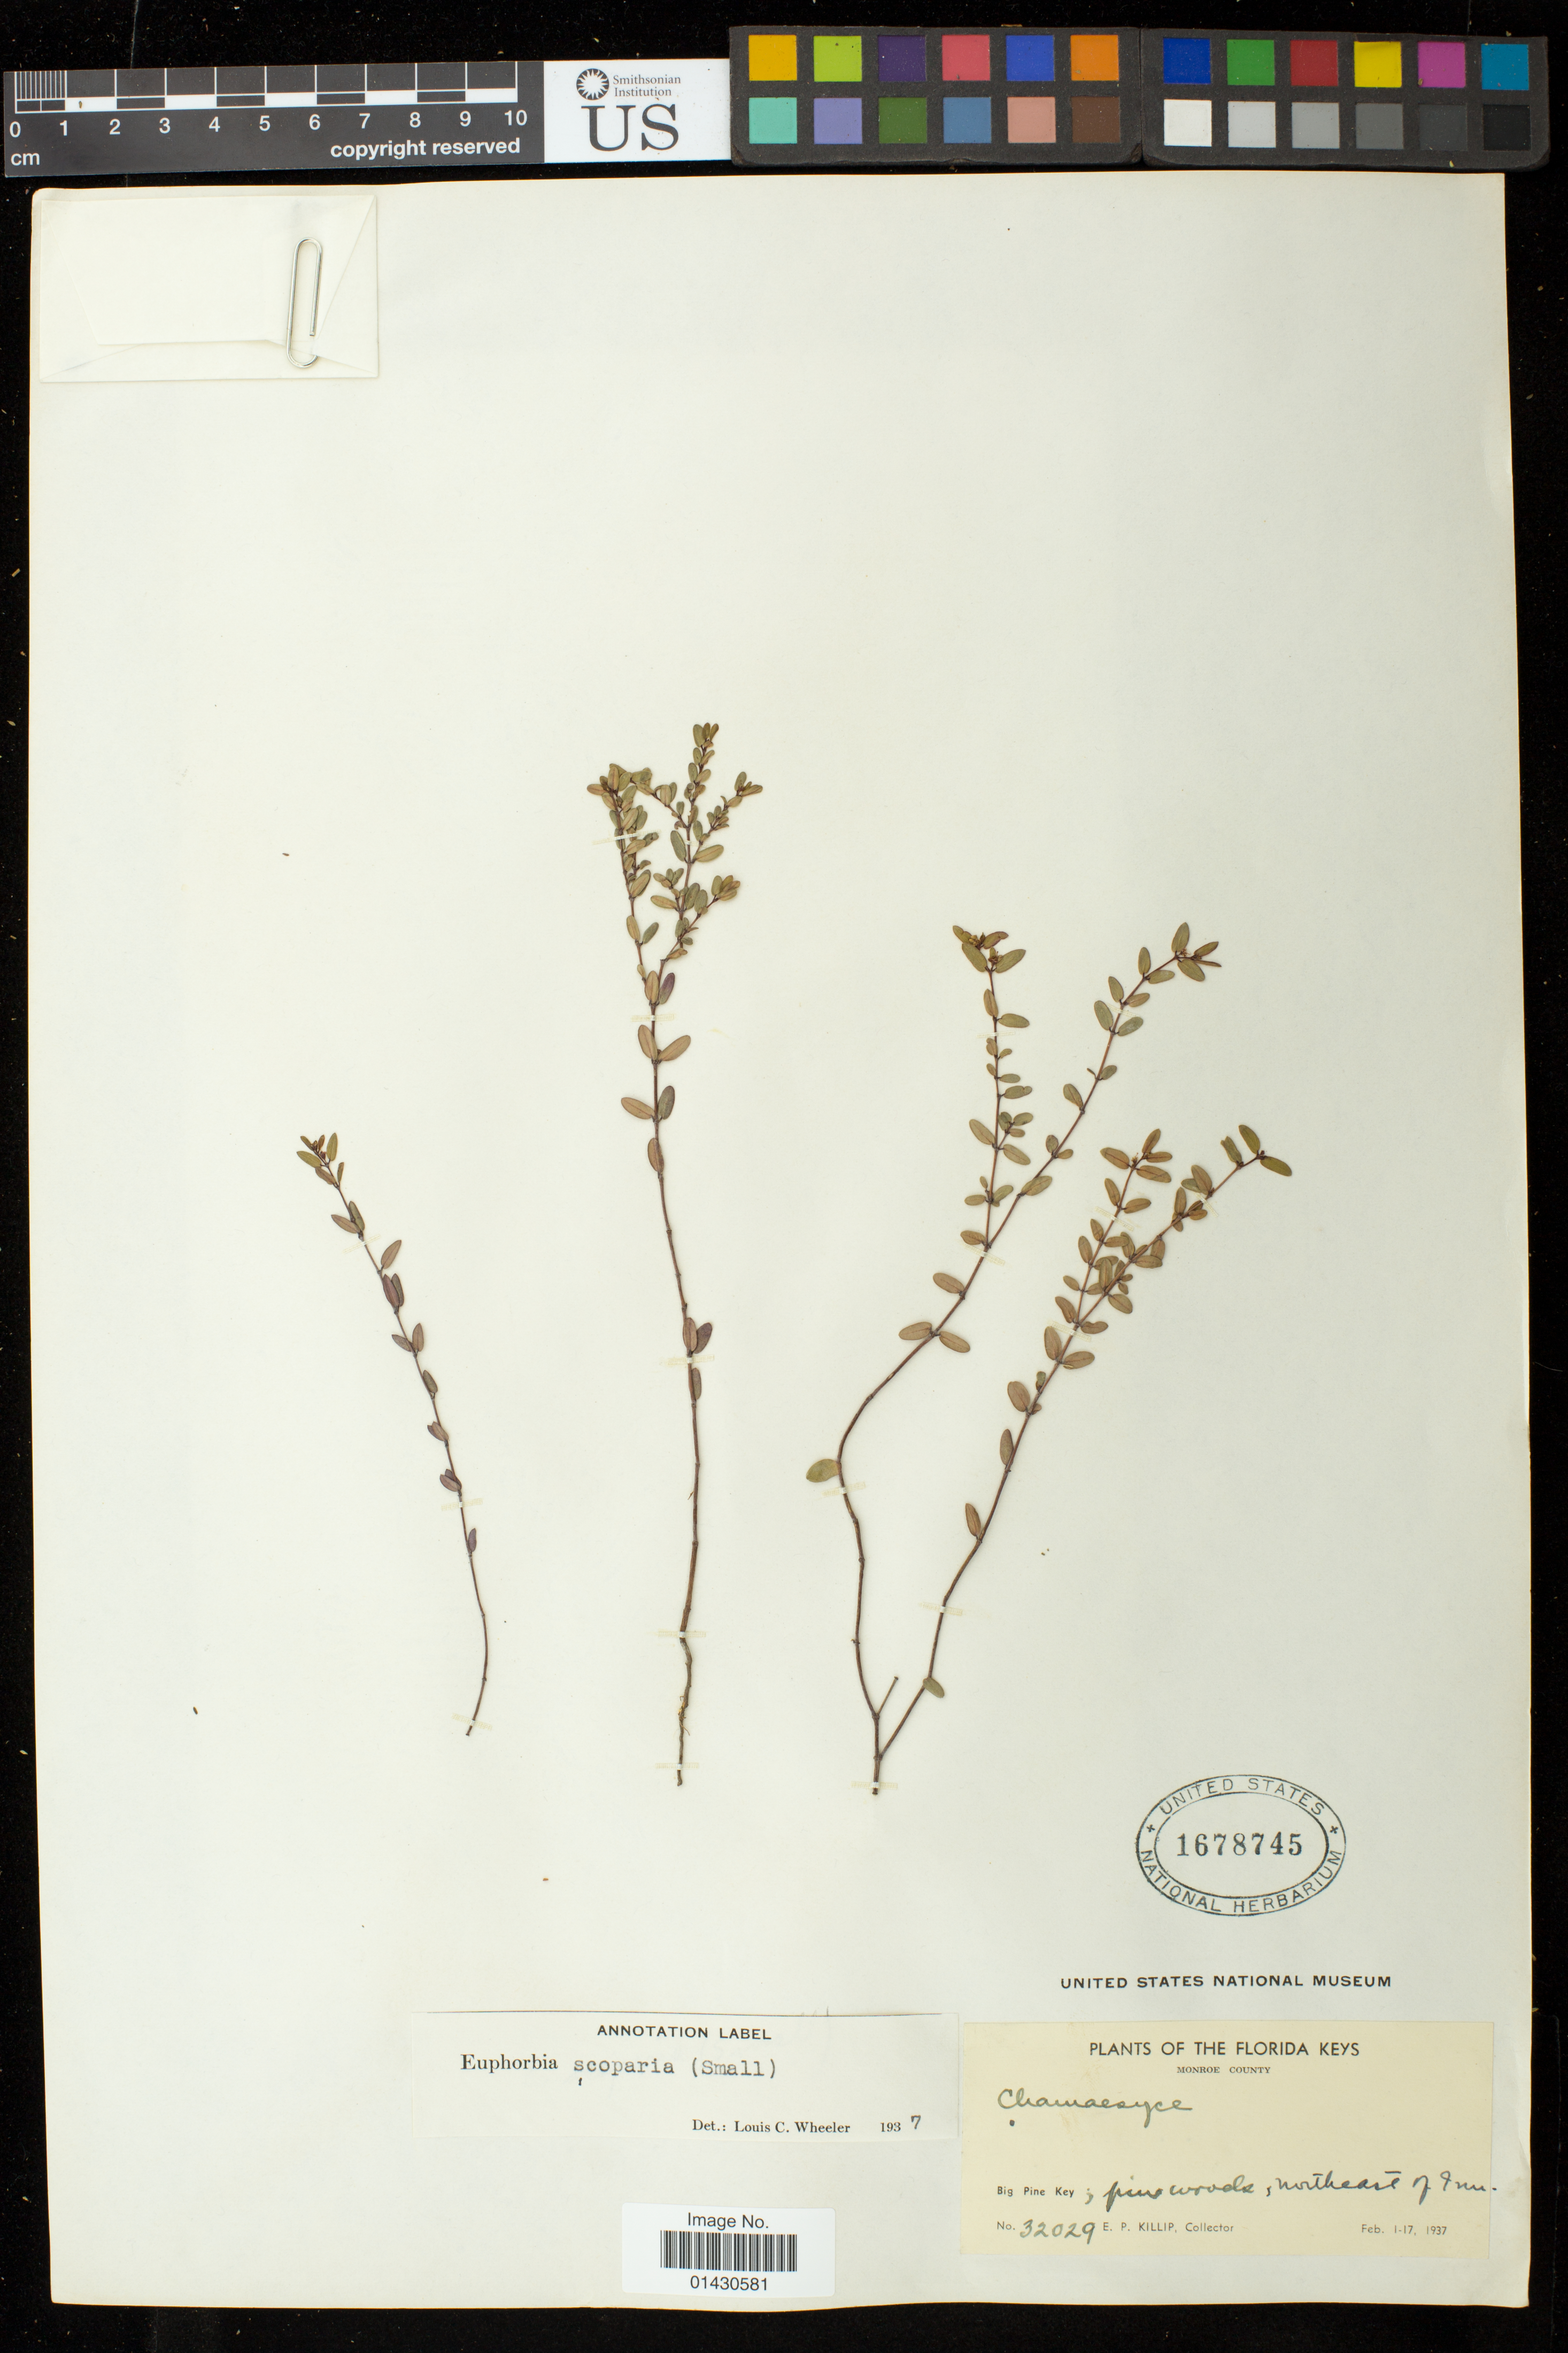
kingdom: Plantae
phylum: Tracheophyta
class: Magnoliopsida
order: Malpighiales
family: Euphorbiaceae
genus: Euphorbia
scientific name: Euphorbia porteriana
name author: (Small) Oudejans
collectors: E. P. Killip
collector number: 32029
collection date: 1937-02-01/1937-02-17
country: United States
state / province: Florida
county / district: Monroe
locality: Big Pine Key, pine woods, northeast of 9 mi.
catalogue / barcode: US 1678745